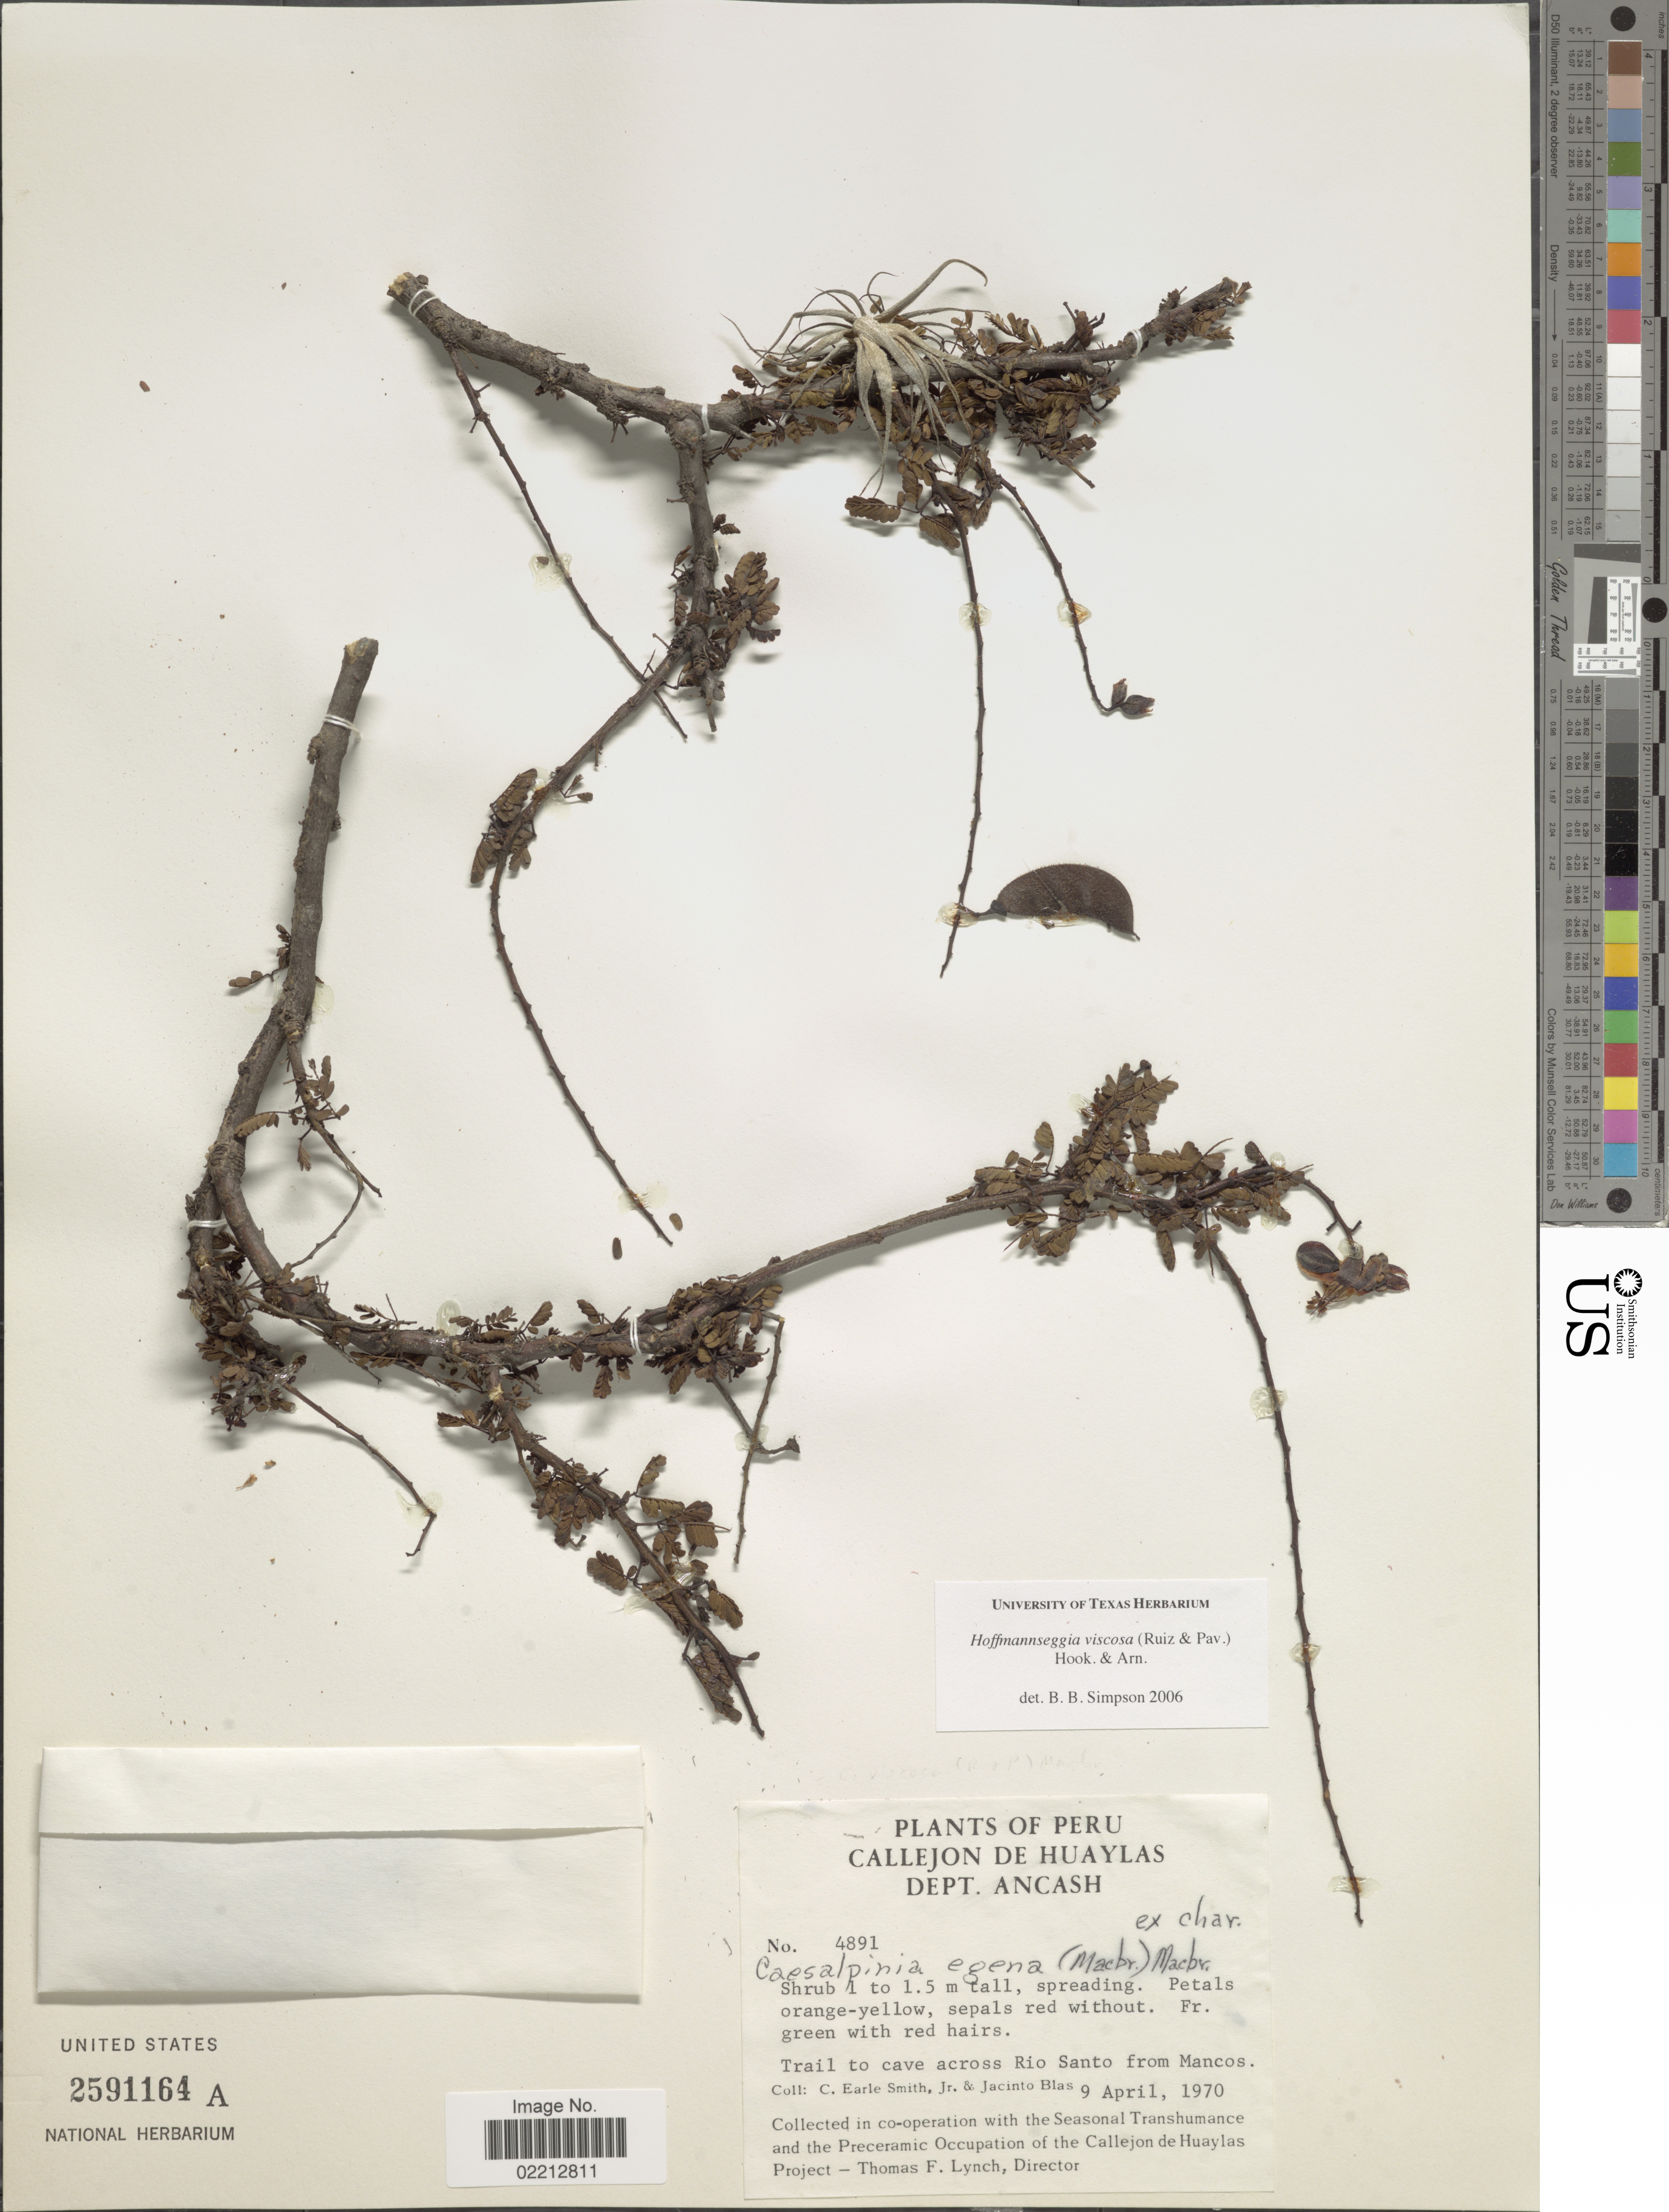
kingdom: Plantae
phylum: Tracheophyta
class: Magnoliopsida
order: Fabales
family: Fabaceae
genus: Hoffmannseggia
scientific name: Hoffmannseggia viscosa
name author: Hook. & Arn.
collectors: C. E. Smith Jr. & J. Blas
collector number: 4891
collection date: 1970-04-09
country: Peru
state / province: Ancash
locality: Callejon de Huaylas, Trail to cave across Rio Santo from Mancos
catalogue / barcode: US 2591164A